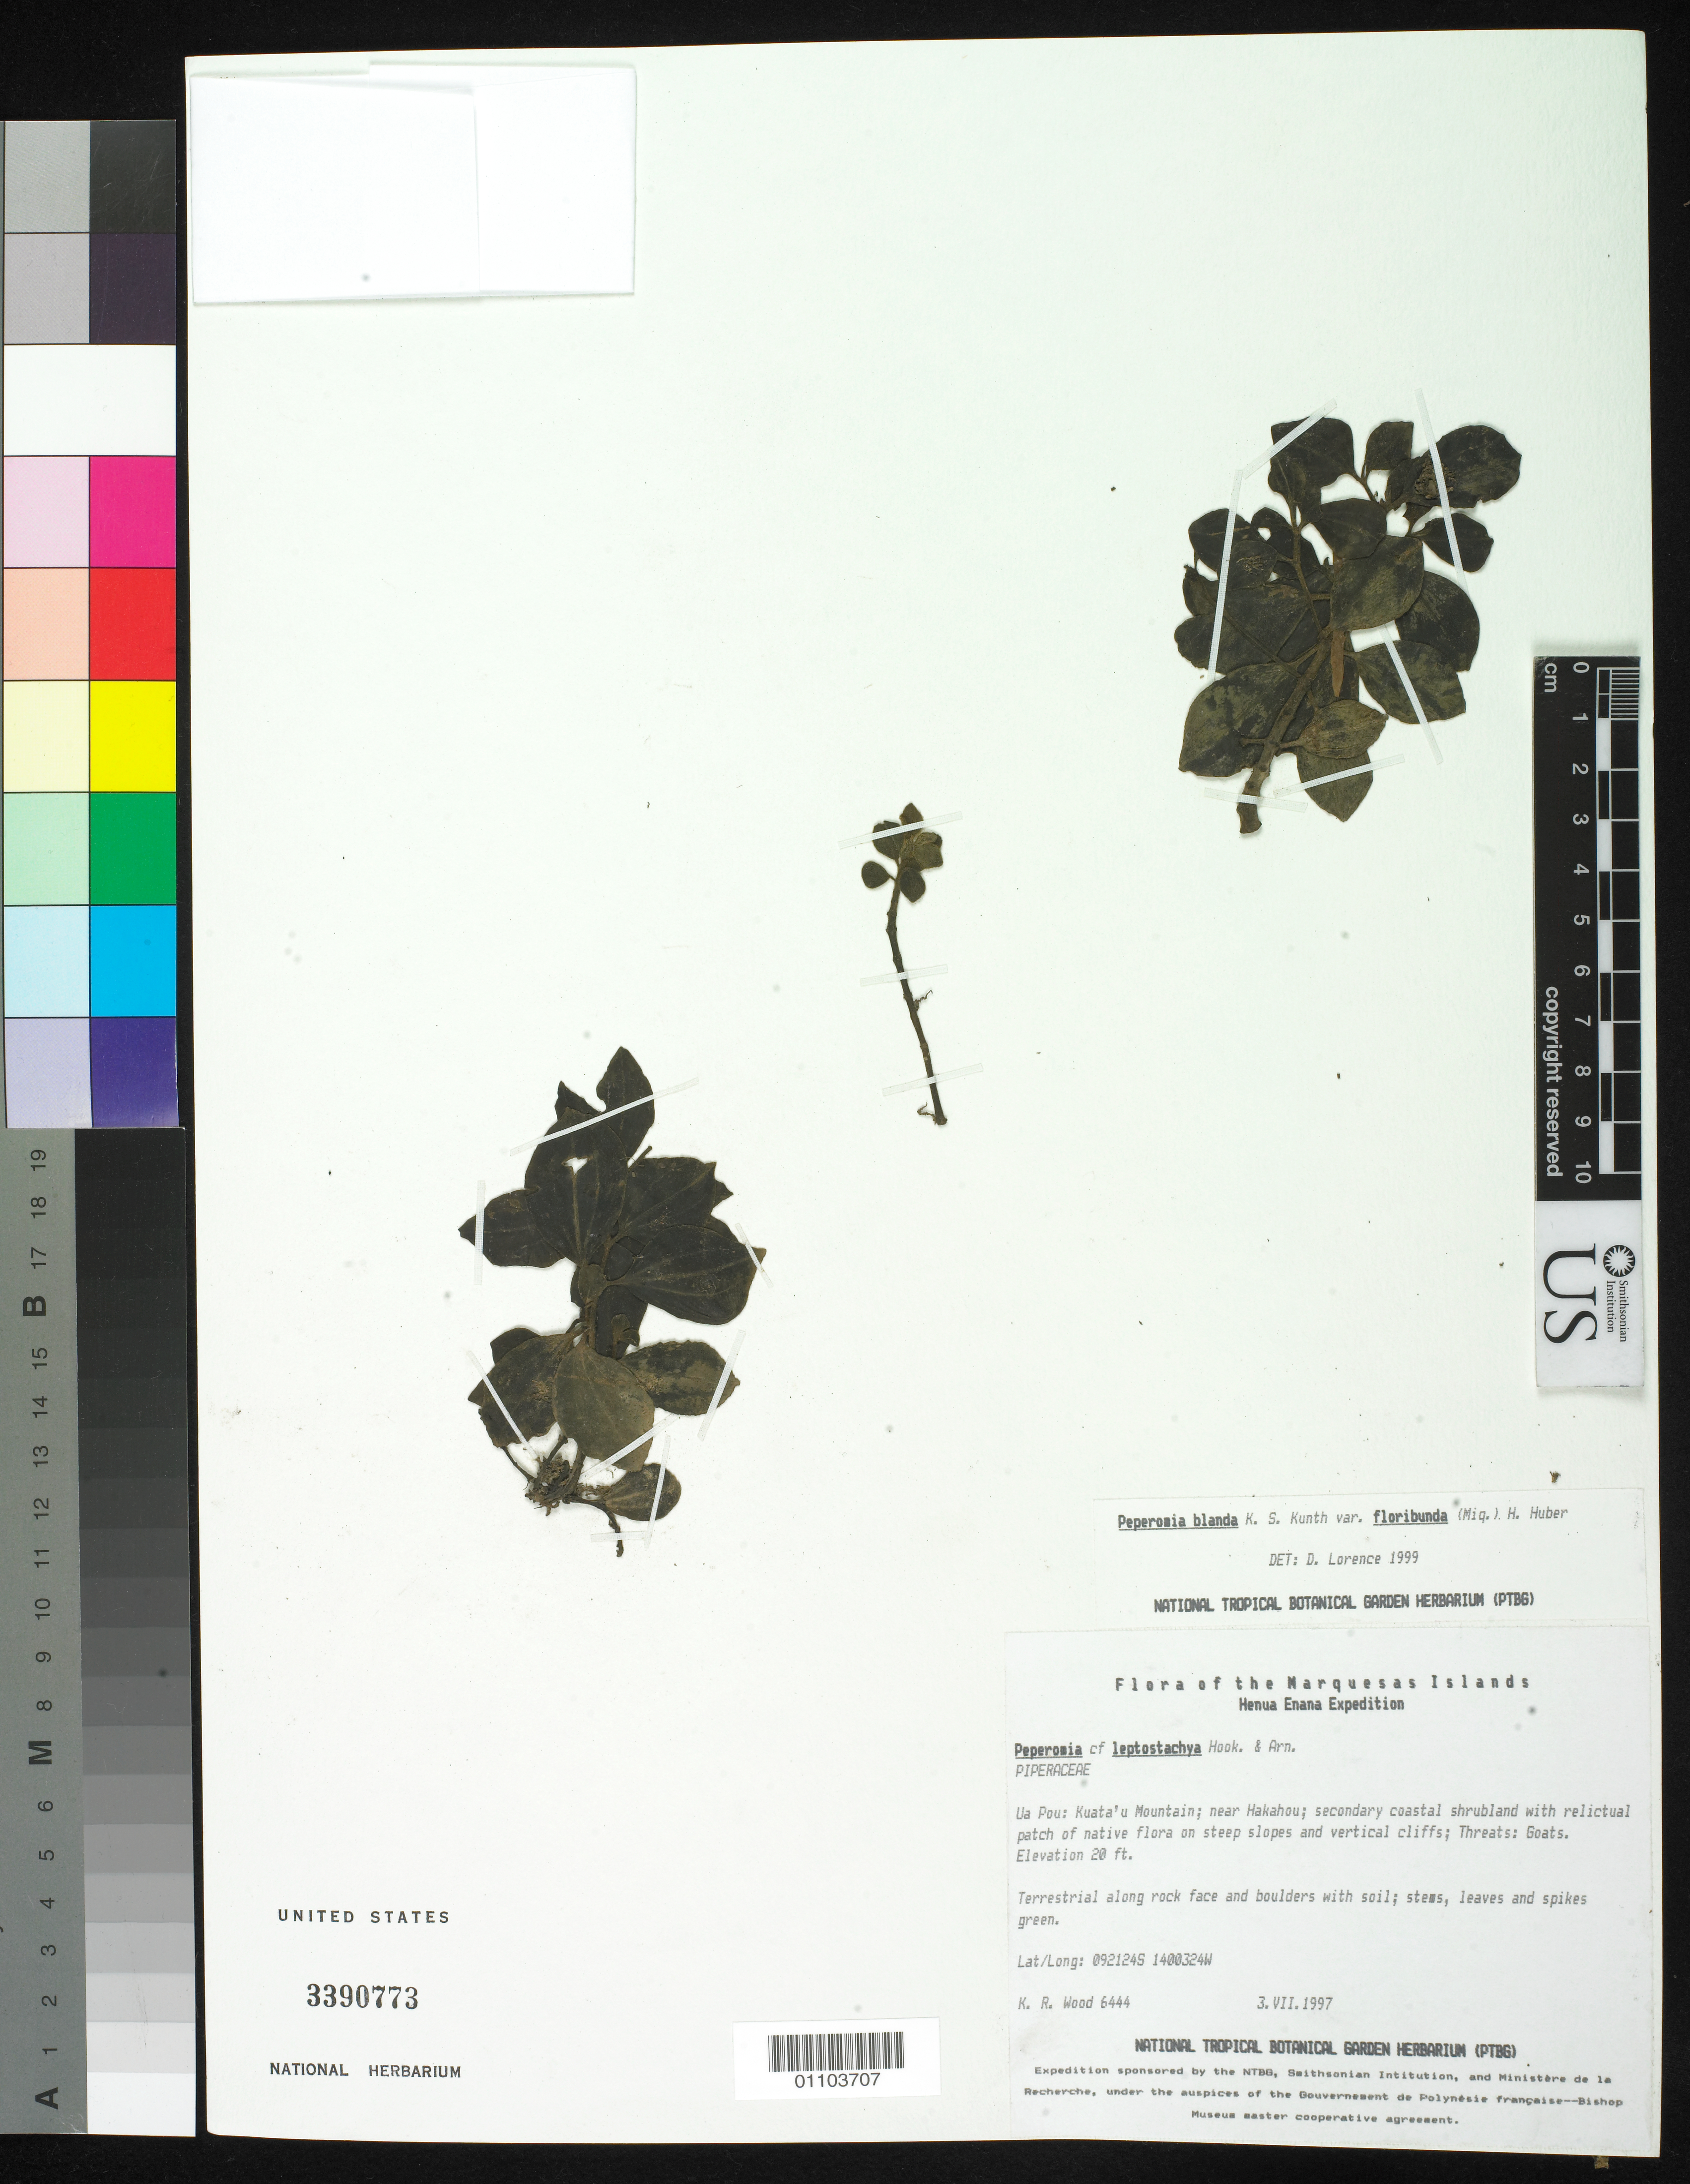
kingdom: Plantae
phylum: Tracheophyta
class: Magnoliopsida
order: Piperales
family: Piperaceae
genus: Peperomia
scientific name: Peperomia leptostachya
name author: Hook. & Arn.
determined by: Wagner, W. L., (BOT), Smithsonian Institution - National Museum of Natural History (UNITED STATES)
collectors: K. R. Wood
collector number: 6444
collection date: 1997-07-03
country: French Polynesia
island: Ua Pou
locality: Kuata'u Mountain, near Hakahou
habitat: Secondary coastal shrubland with relictual patch of native flora on steep slopes and vertical cliffs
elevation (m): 6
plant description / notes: Goats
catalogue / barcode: US 3390773